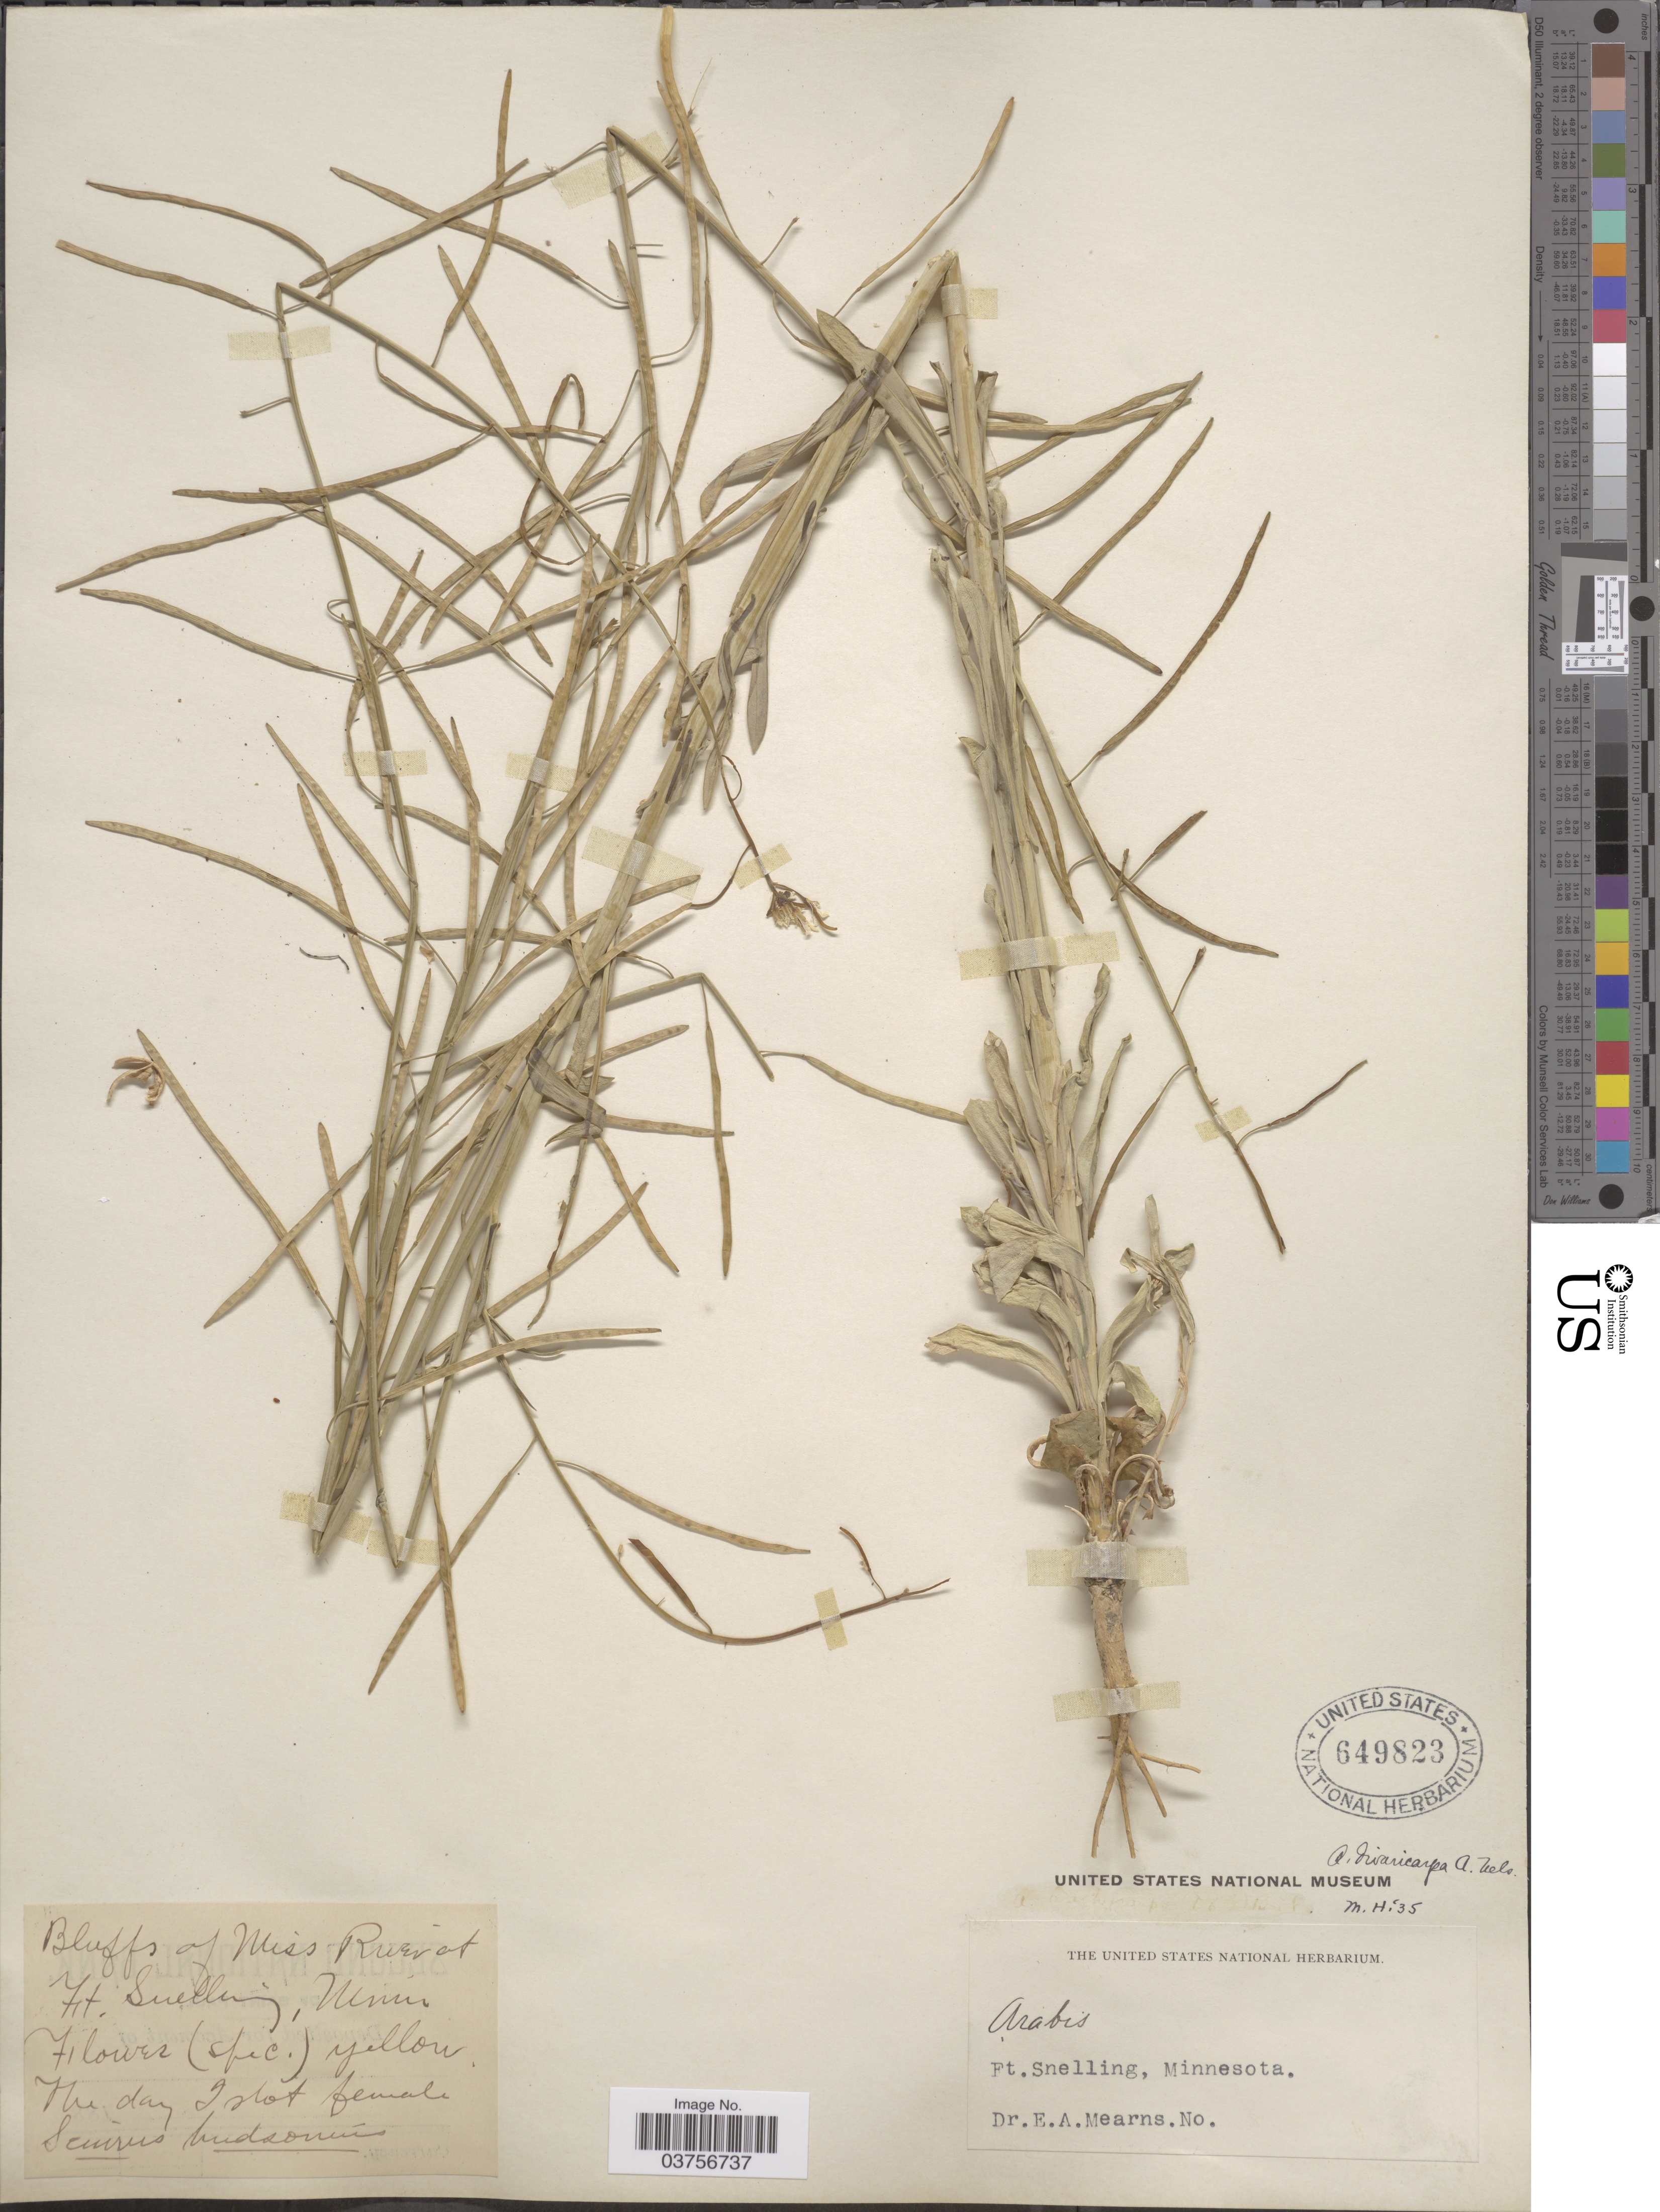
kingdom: Plantae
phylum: Tracheophyta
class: Magnoliopsida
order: Brassicales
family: Brassicaceae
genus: Arabis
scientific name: Arabis divaricarpa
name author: A. Nelson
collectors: E. A. Mearns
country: United States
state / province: Minnesota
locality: Ft. Snelling. Bluffs of Miss River.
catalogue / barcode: US 649823